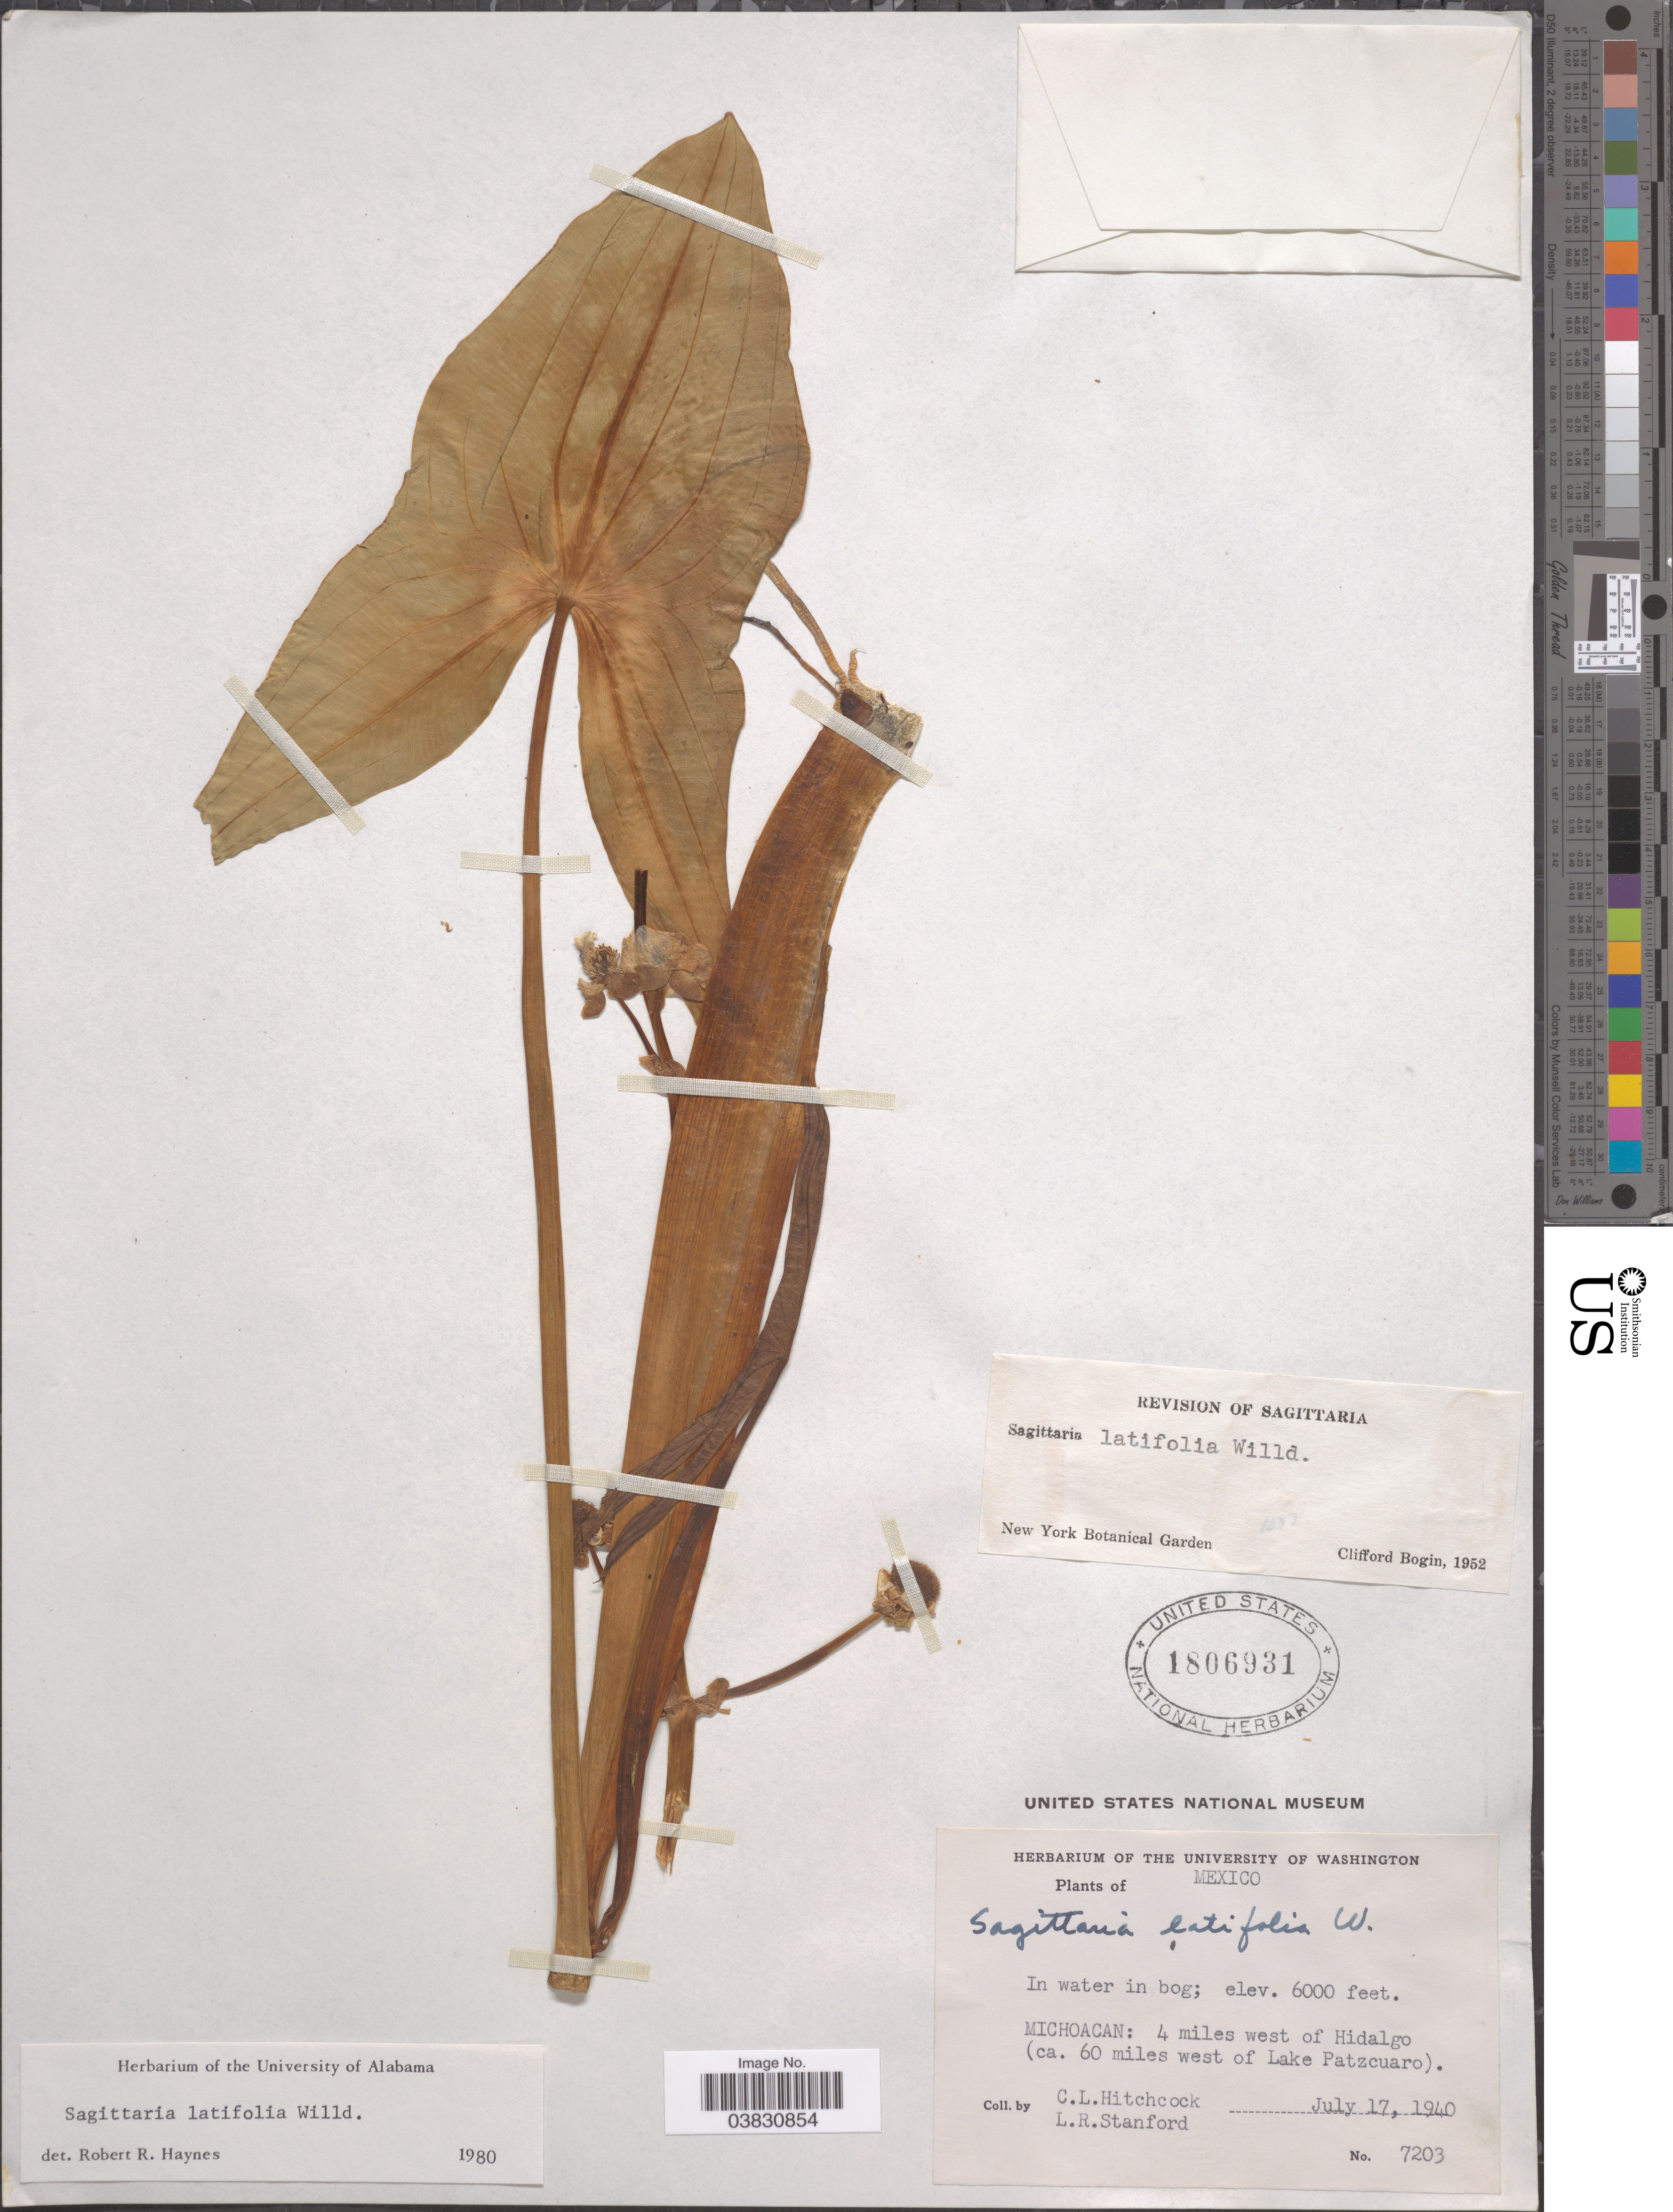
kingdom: Plantae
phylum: Tracheophyta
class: Liliopsida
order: Alismatales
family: Alismataceae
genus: Sagittaria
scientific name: Sagittaria latifolia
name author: Willd.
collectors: C. L. Hitchcock & L. R. Stanford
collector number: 7203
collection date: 1940-07-17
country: Mexico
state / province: Michoacán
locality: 4 miles west of Hidalgo (ca. 60 miles west of Lake Patzcuaro).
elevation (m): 1829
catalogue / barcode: US 1806931